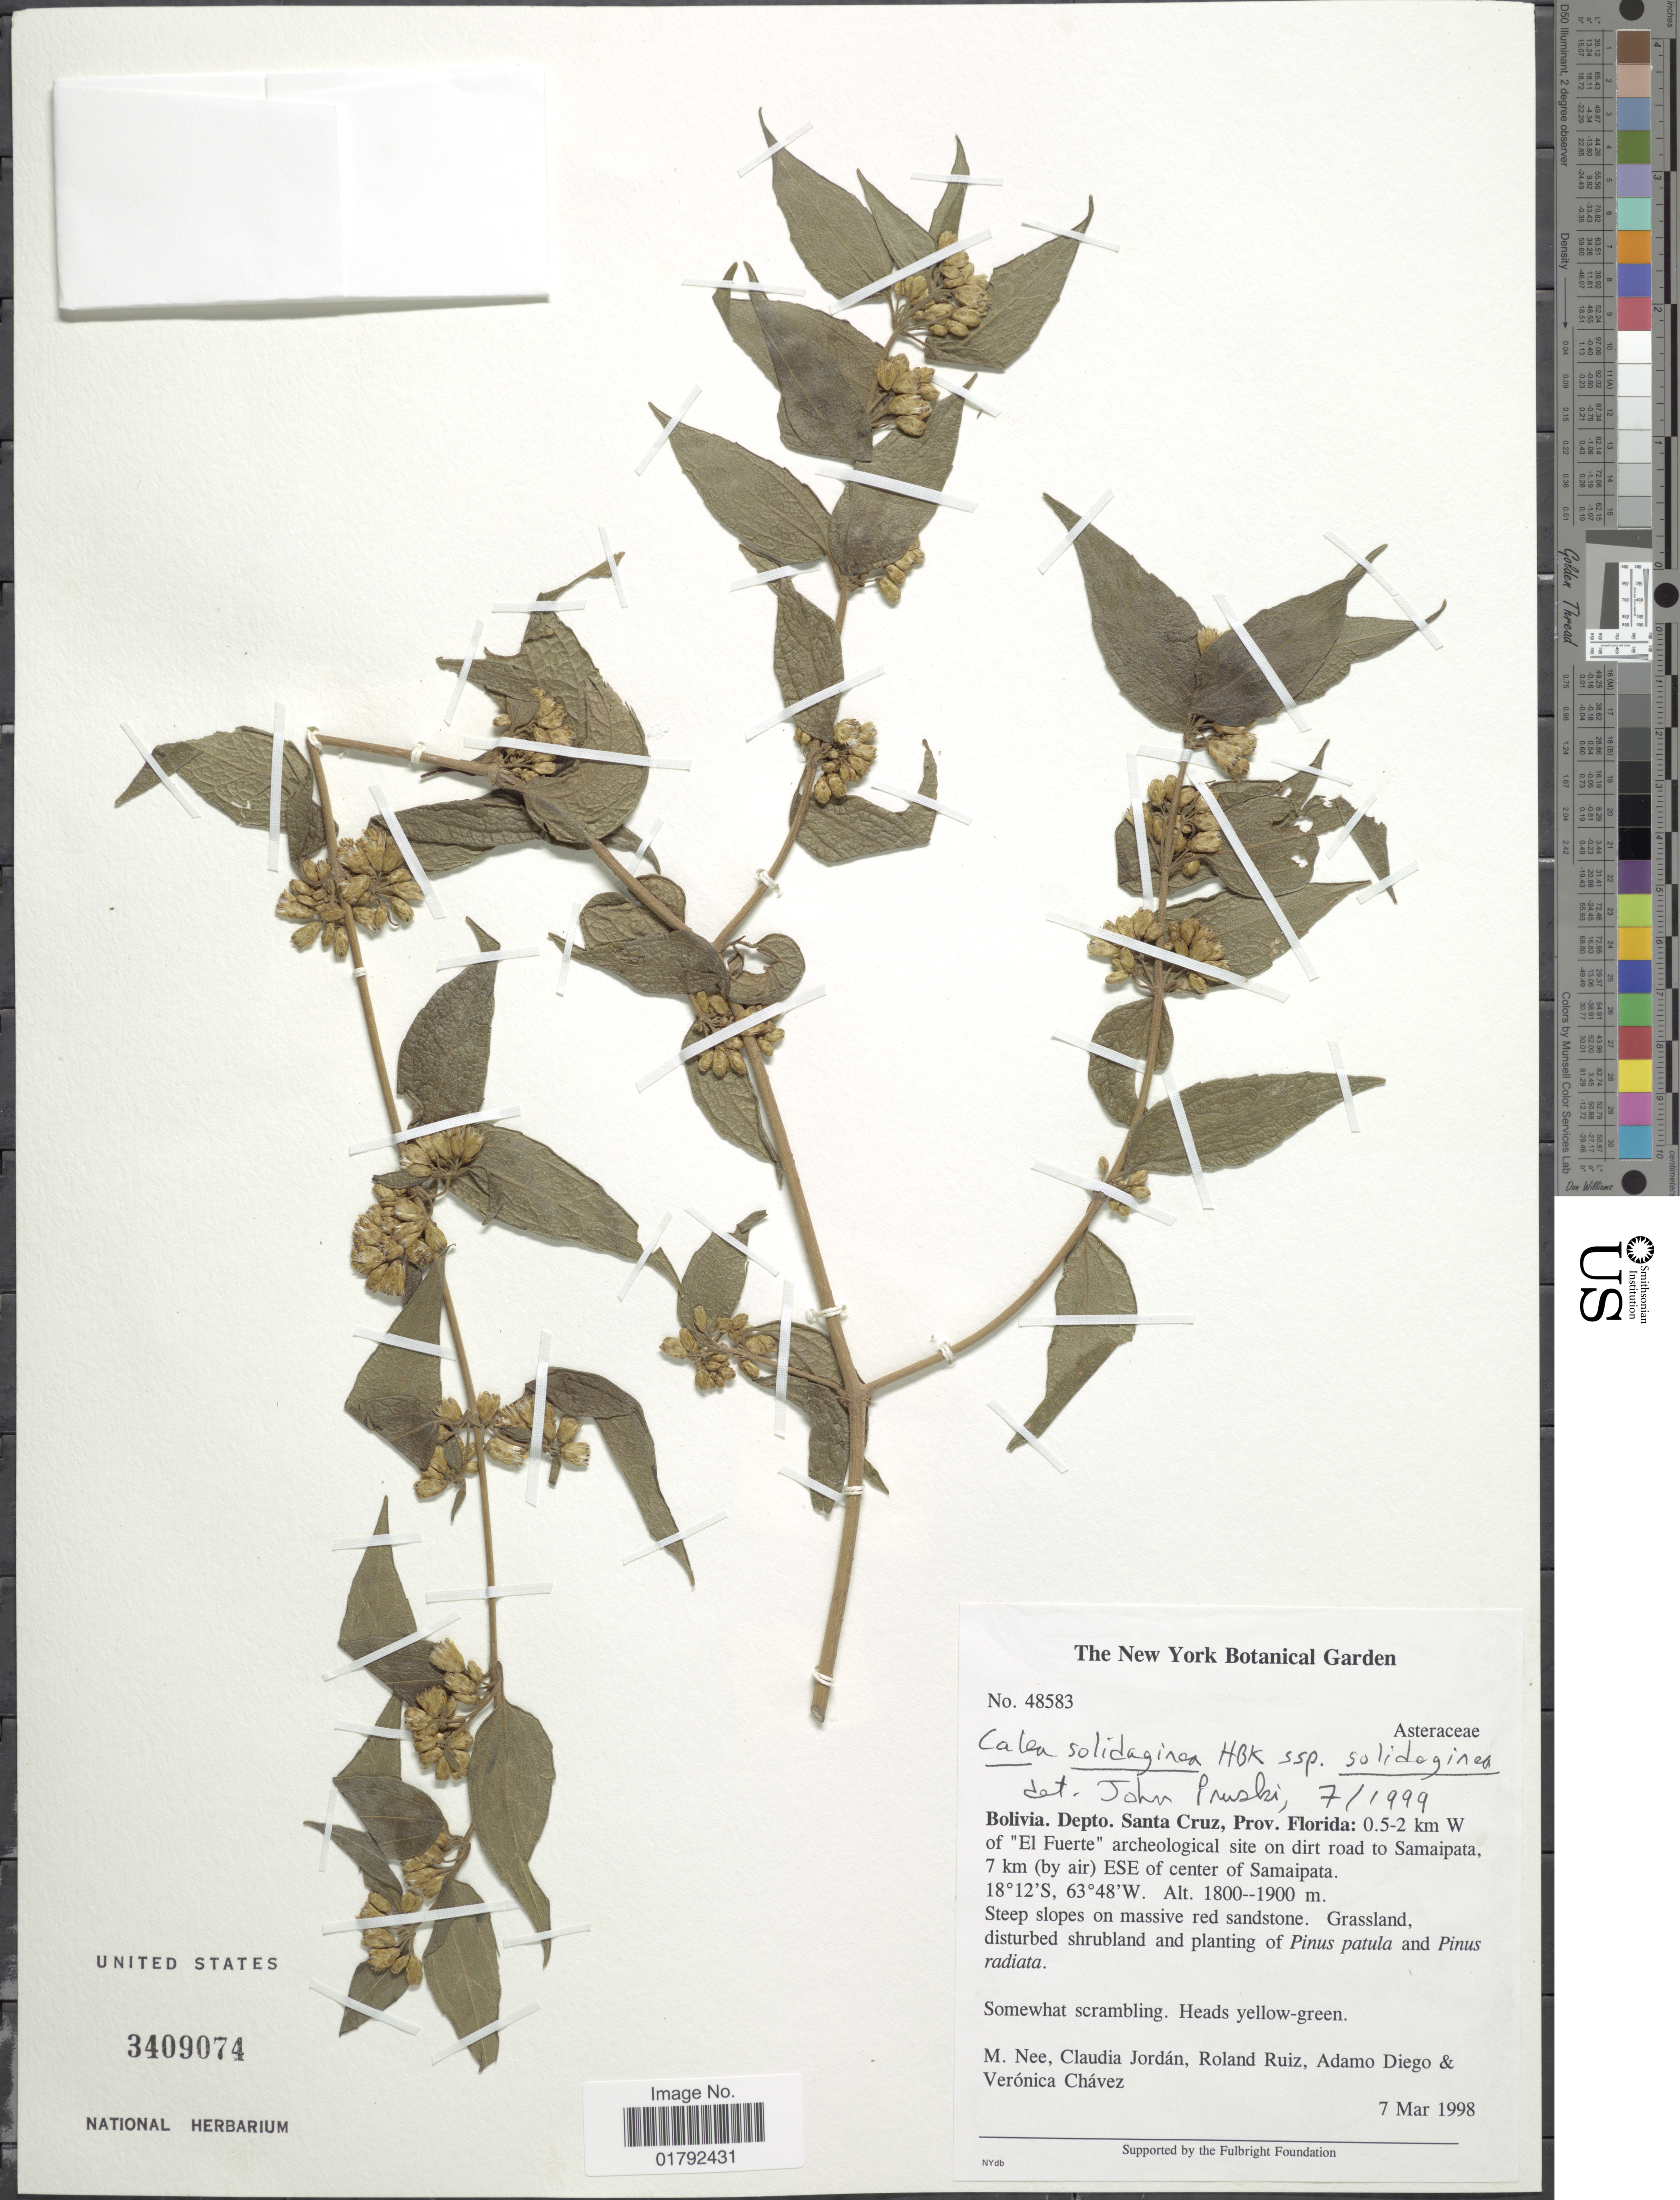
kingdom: Plantae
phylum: Tracheophyta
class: Magnoliopsida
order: Asterales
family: Asteraceae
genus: Calea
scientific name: Calea solidaginea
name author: Kunth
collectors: M. Nee, C. Jordan, R. Ruiz, A. Diego & V. Chavez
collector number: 48583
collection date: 1998-03-07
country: Bolivia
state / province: Santa Cruz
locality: Prov. Florida: 0.5-2 km W of "El Fuerte"archeological site on dirt road to Samaipata, 7 km (by air) ESE of center of Samaipata.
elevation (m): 1800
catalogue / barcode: US 3409074